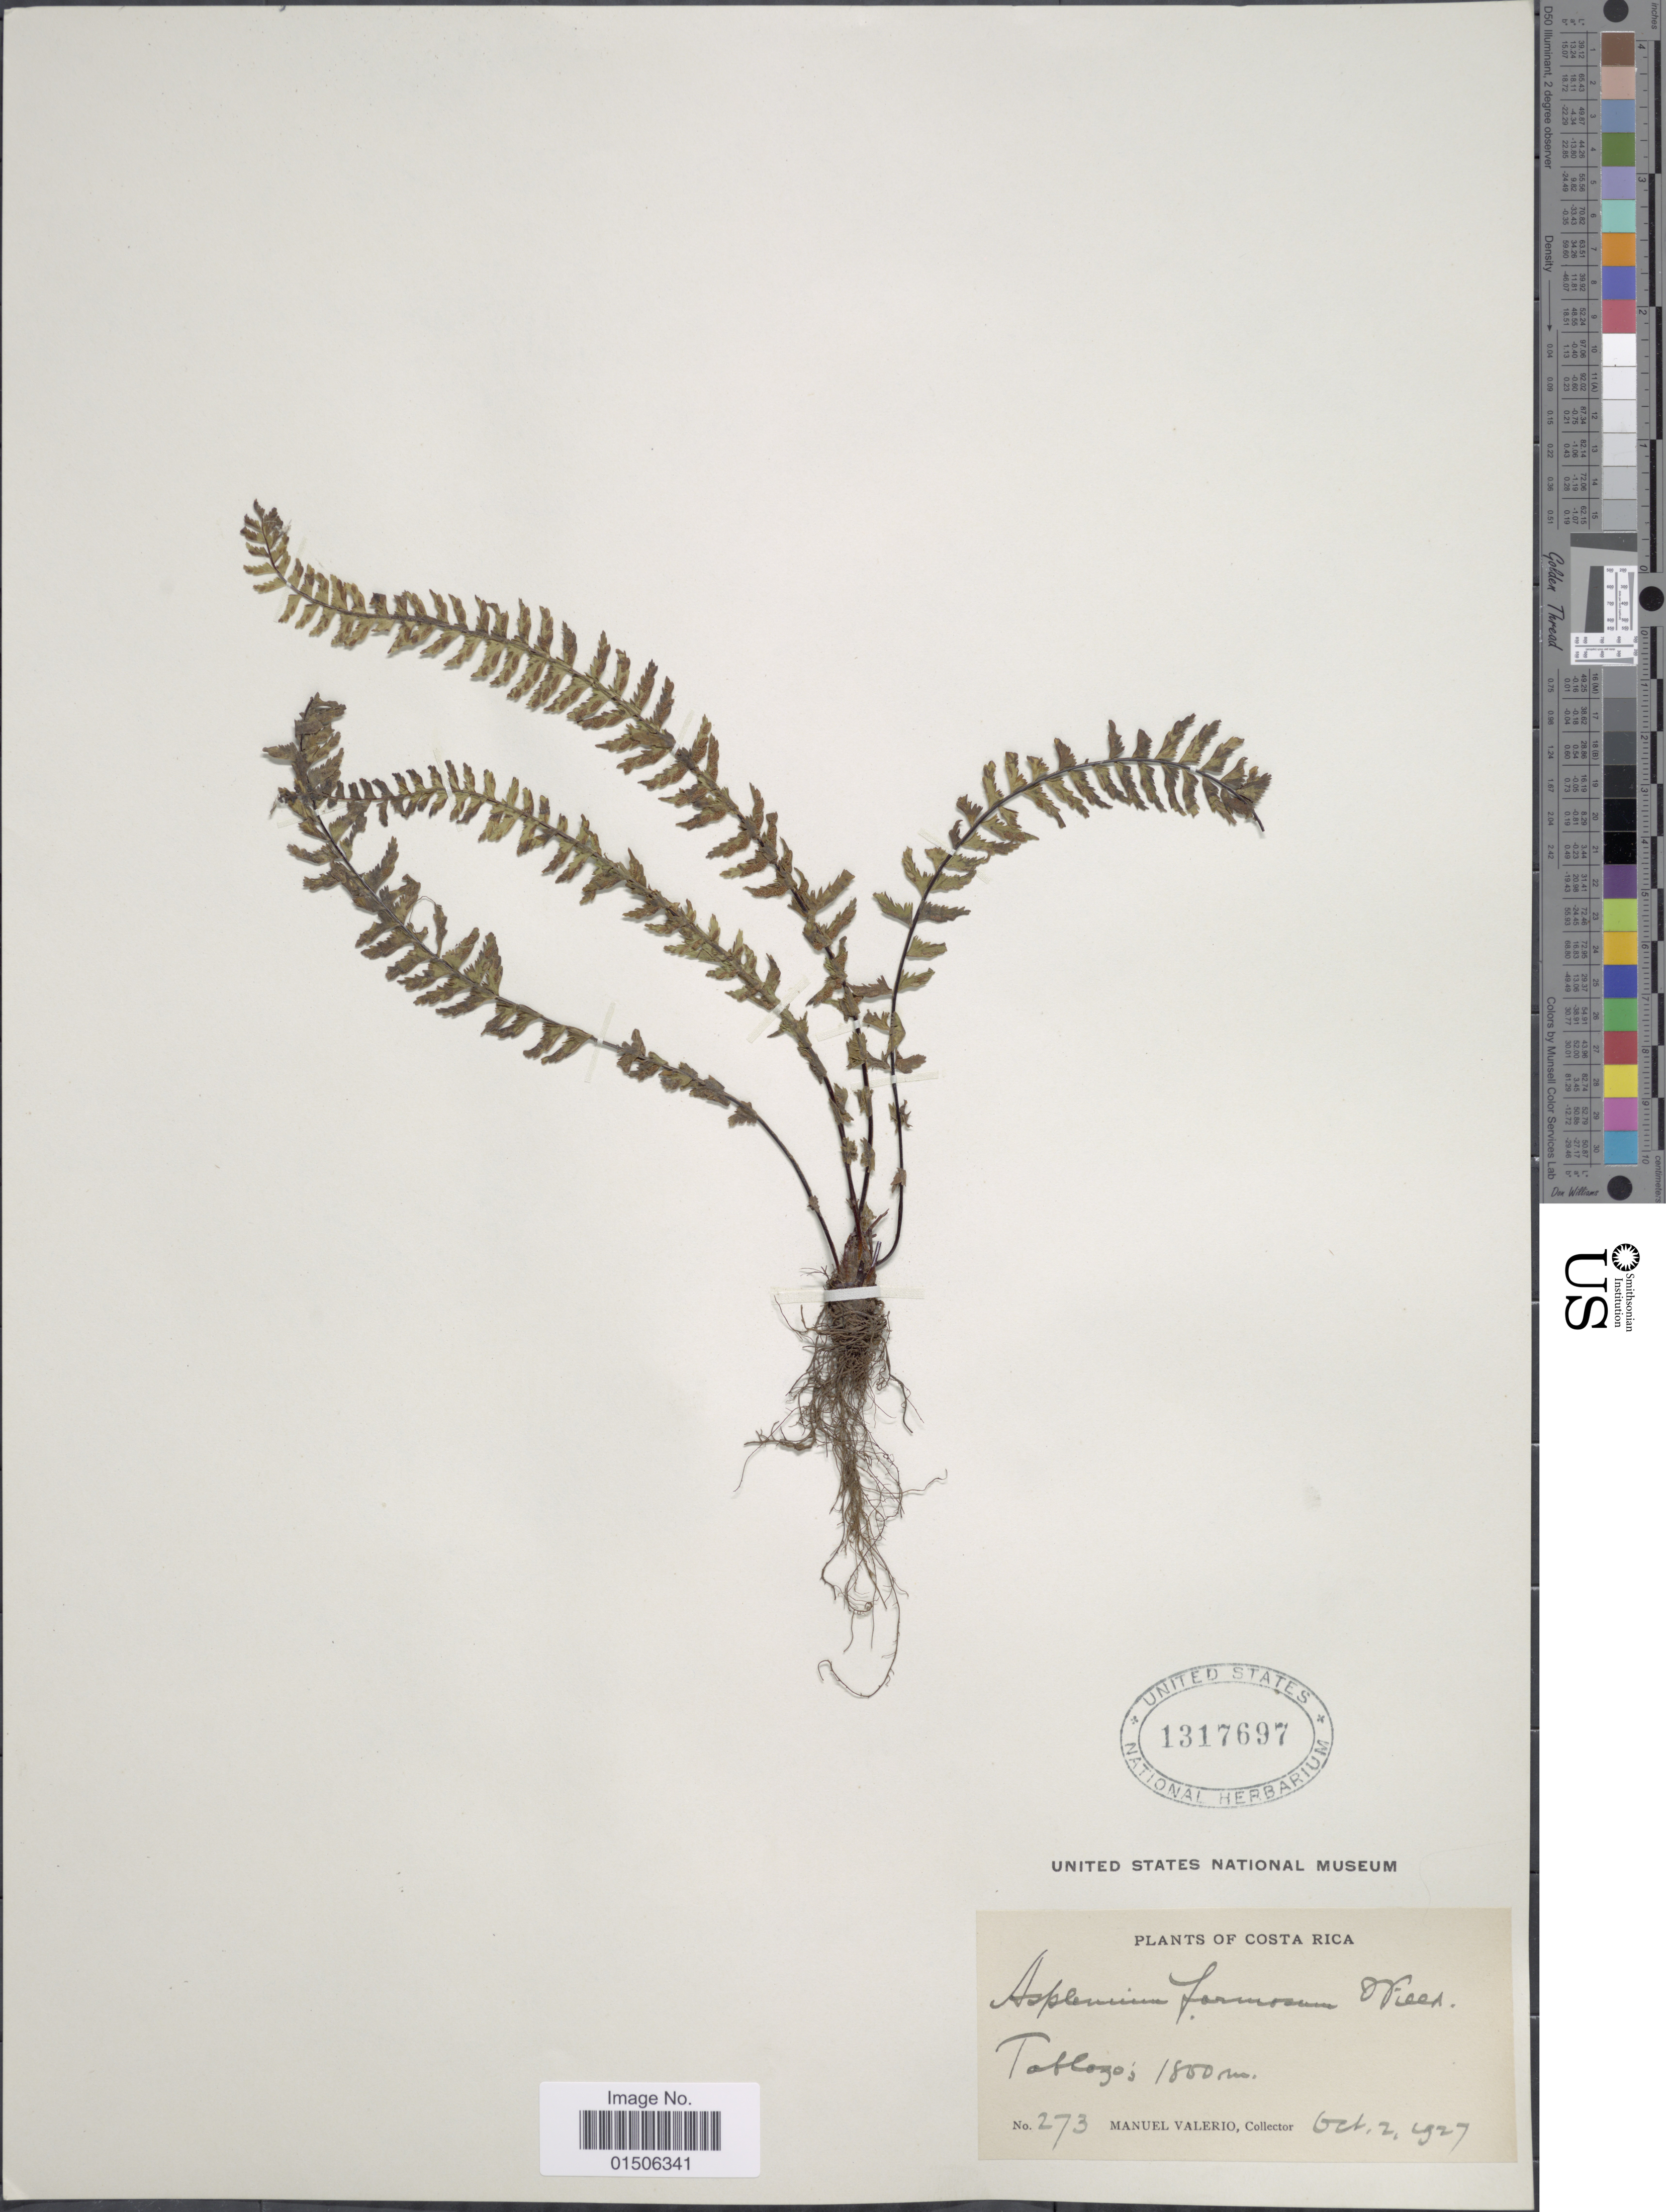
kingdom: Plantae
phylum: Tracheophyta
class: Polypodiopsida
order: Polypodiales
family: Aspleniaceae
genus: Asplenium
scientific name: Asplenium formosum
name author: Willd.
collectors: M. Valerio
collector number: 273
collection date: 1927-10-02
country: Costa Rica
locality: Tablazo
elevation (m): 1800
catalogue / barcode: US 1317697